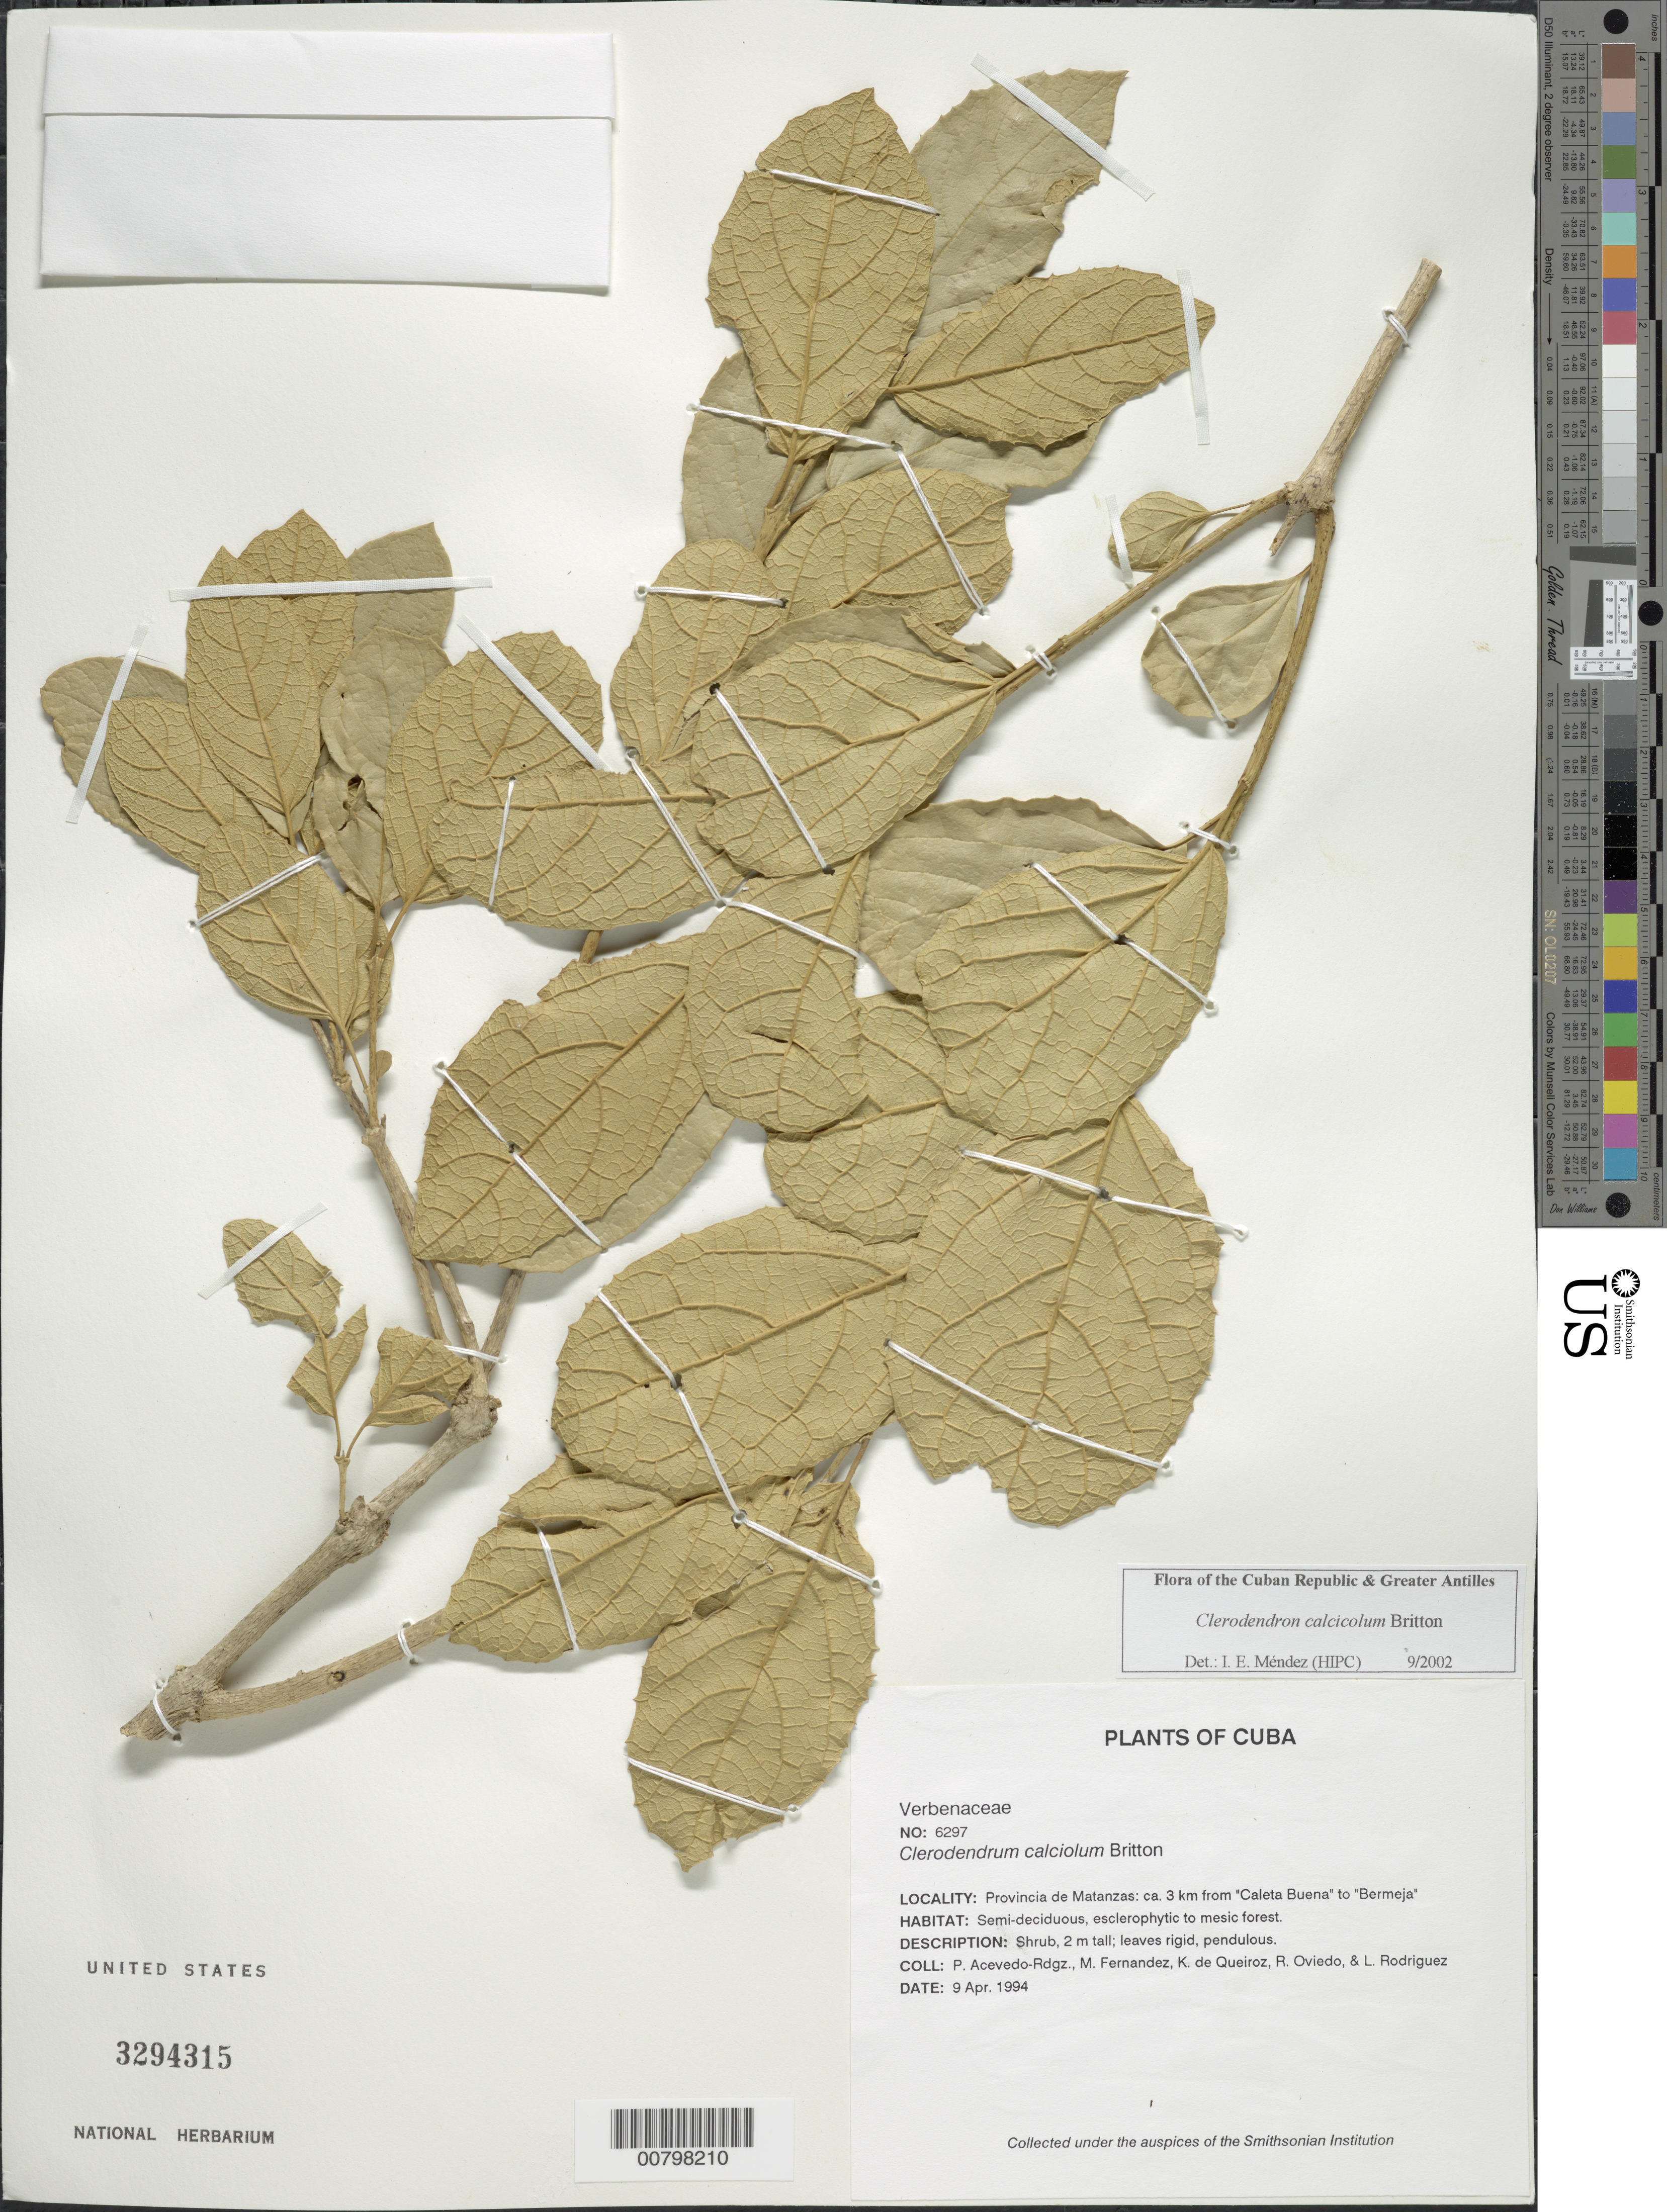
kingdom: Plantae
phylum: Tracheophyta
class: Magnoliopsida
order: Lamiales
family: Lamiaceae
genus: Clerodendrum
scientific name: Clerodendrum calcicolum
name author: Britton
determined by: Méndez, Isidro E., (HIPC)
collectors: P. Acevedo-Rodr., M. Fernández, K. De Queiroz, R. Oviedo & L. Rodriguez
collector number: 6297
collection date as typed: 09 Apr 1994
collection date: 1994-04-09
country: Cuba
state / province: Matanzas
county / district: Municipio de Ciénaga de Zapata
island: Cuba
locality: ca 3 km from "Caleta Buena" to "Bermejas"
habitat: Semi-deciduous, esclerophytic to mesic forest.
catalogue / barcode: US 3294315